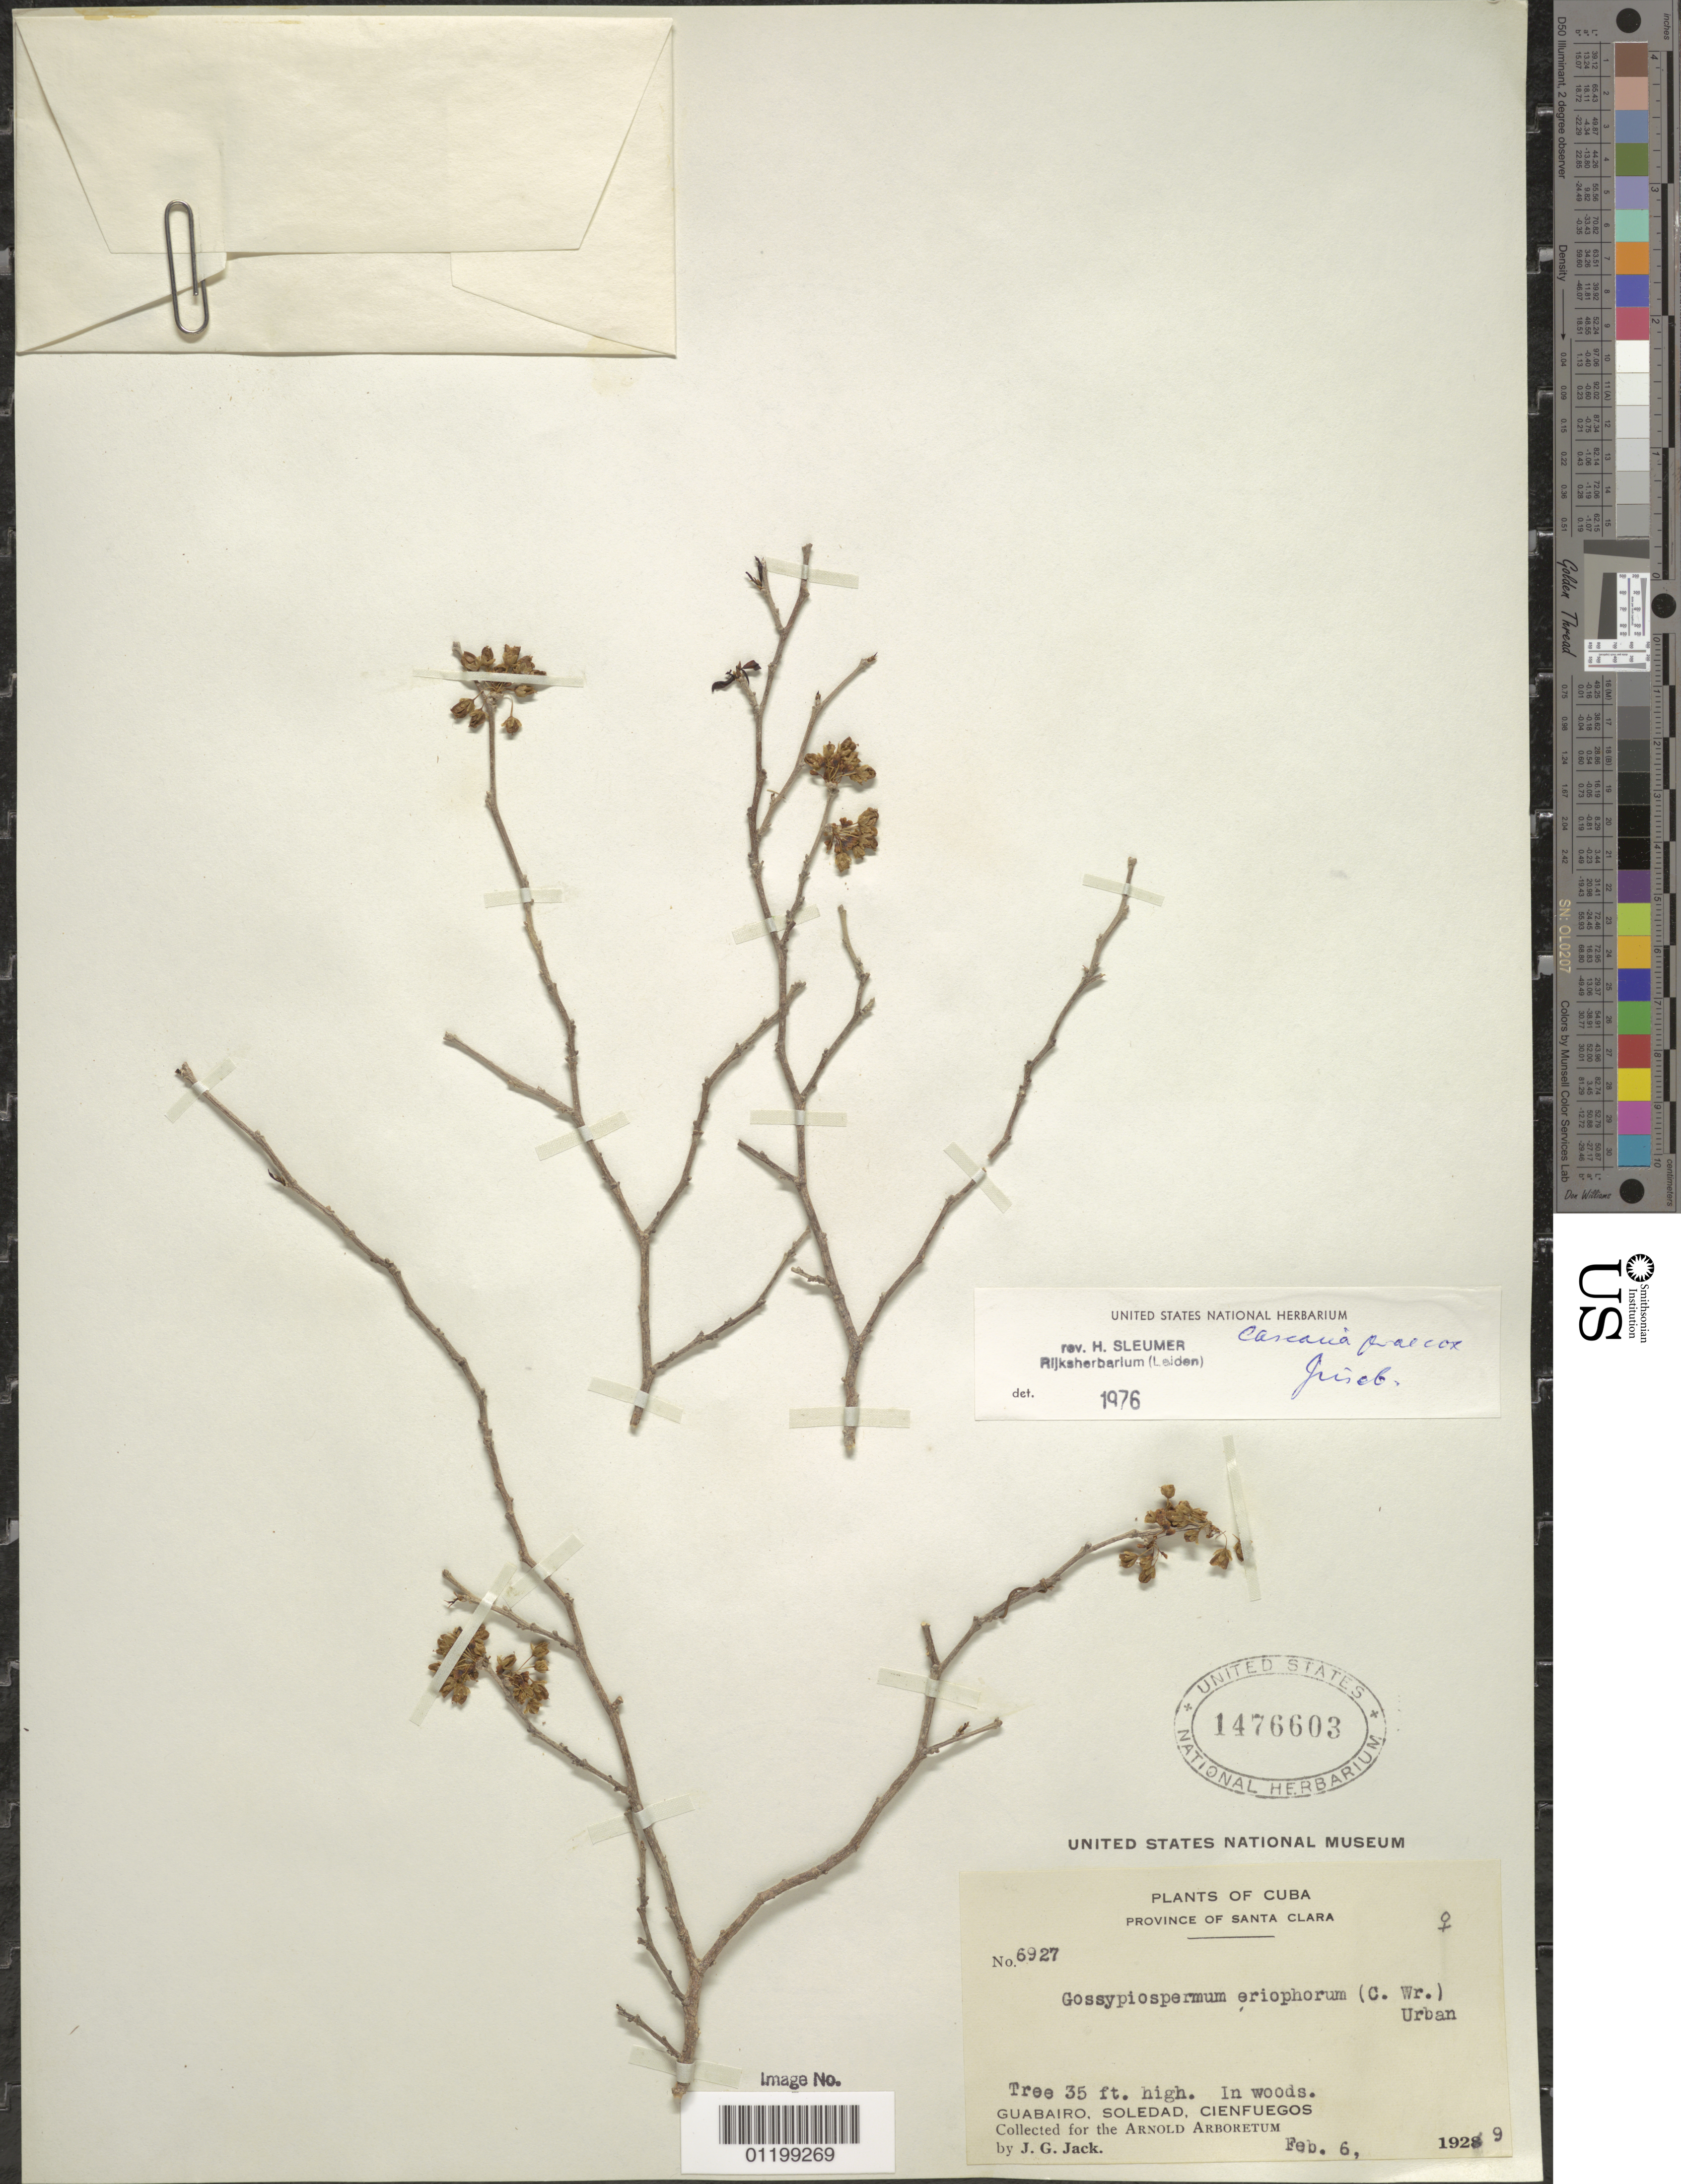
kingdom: Plantae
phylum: Tracheophyta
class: Magnoliopsida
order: Malpighiales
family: Salicaceae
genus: Gossypiospermum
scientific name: Gossypiospermum eriophora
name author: (C. Wright ex Griseb.) Urb.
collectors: J. G. Jack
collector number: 6927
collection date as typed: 06 Feb 1929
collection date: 1929-02-06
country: Cuba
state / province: Cienfuegos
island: Cuba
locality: Guabairo, Soledad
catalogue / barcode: US 1476603